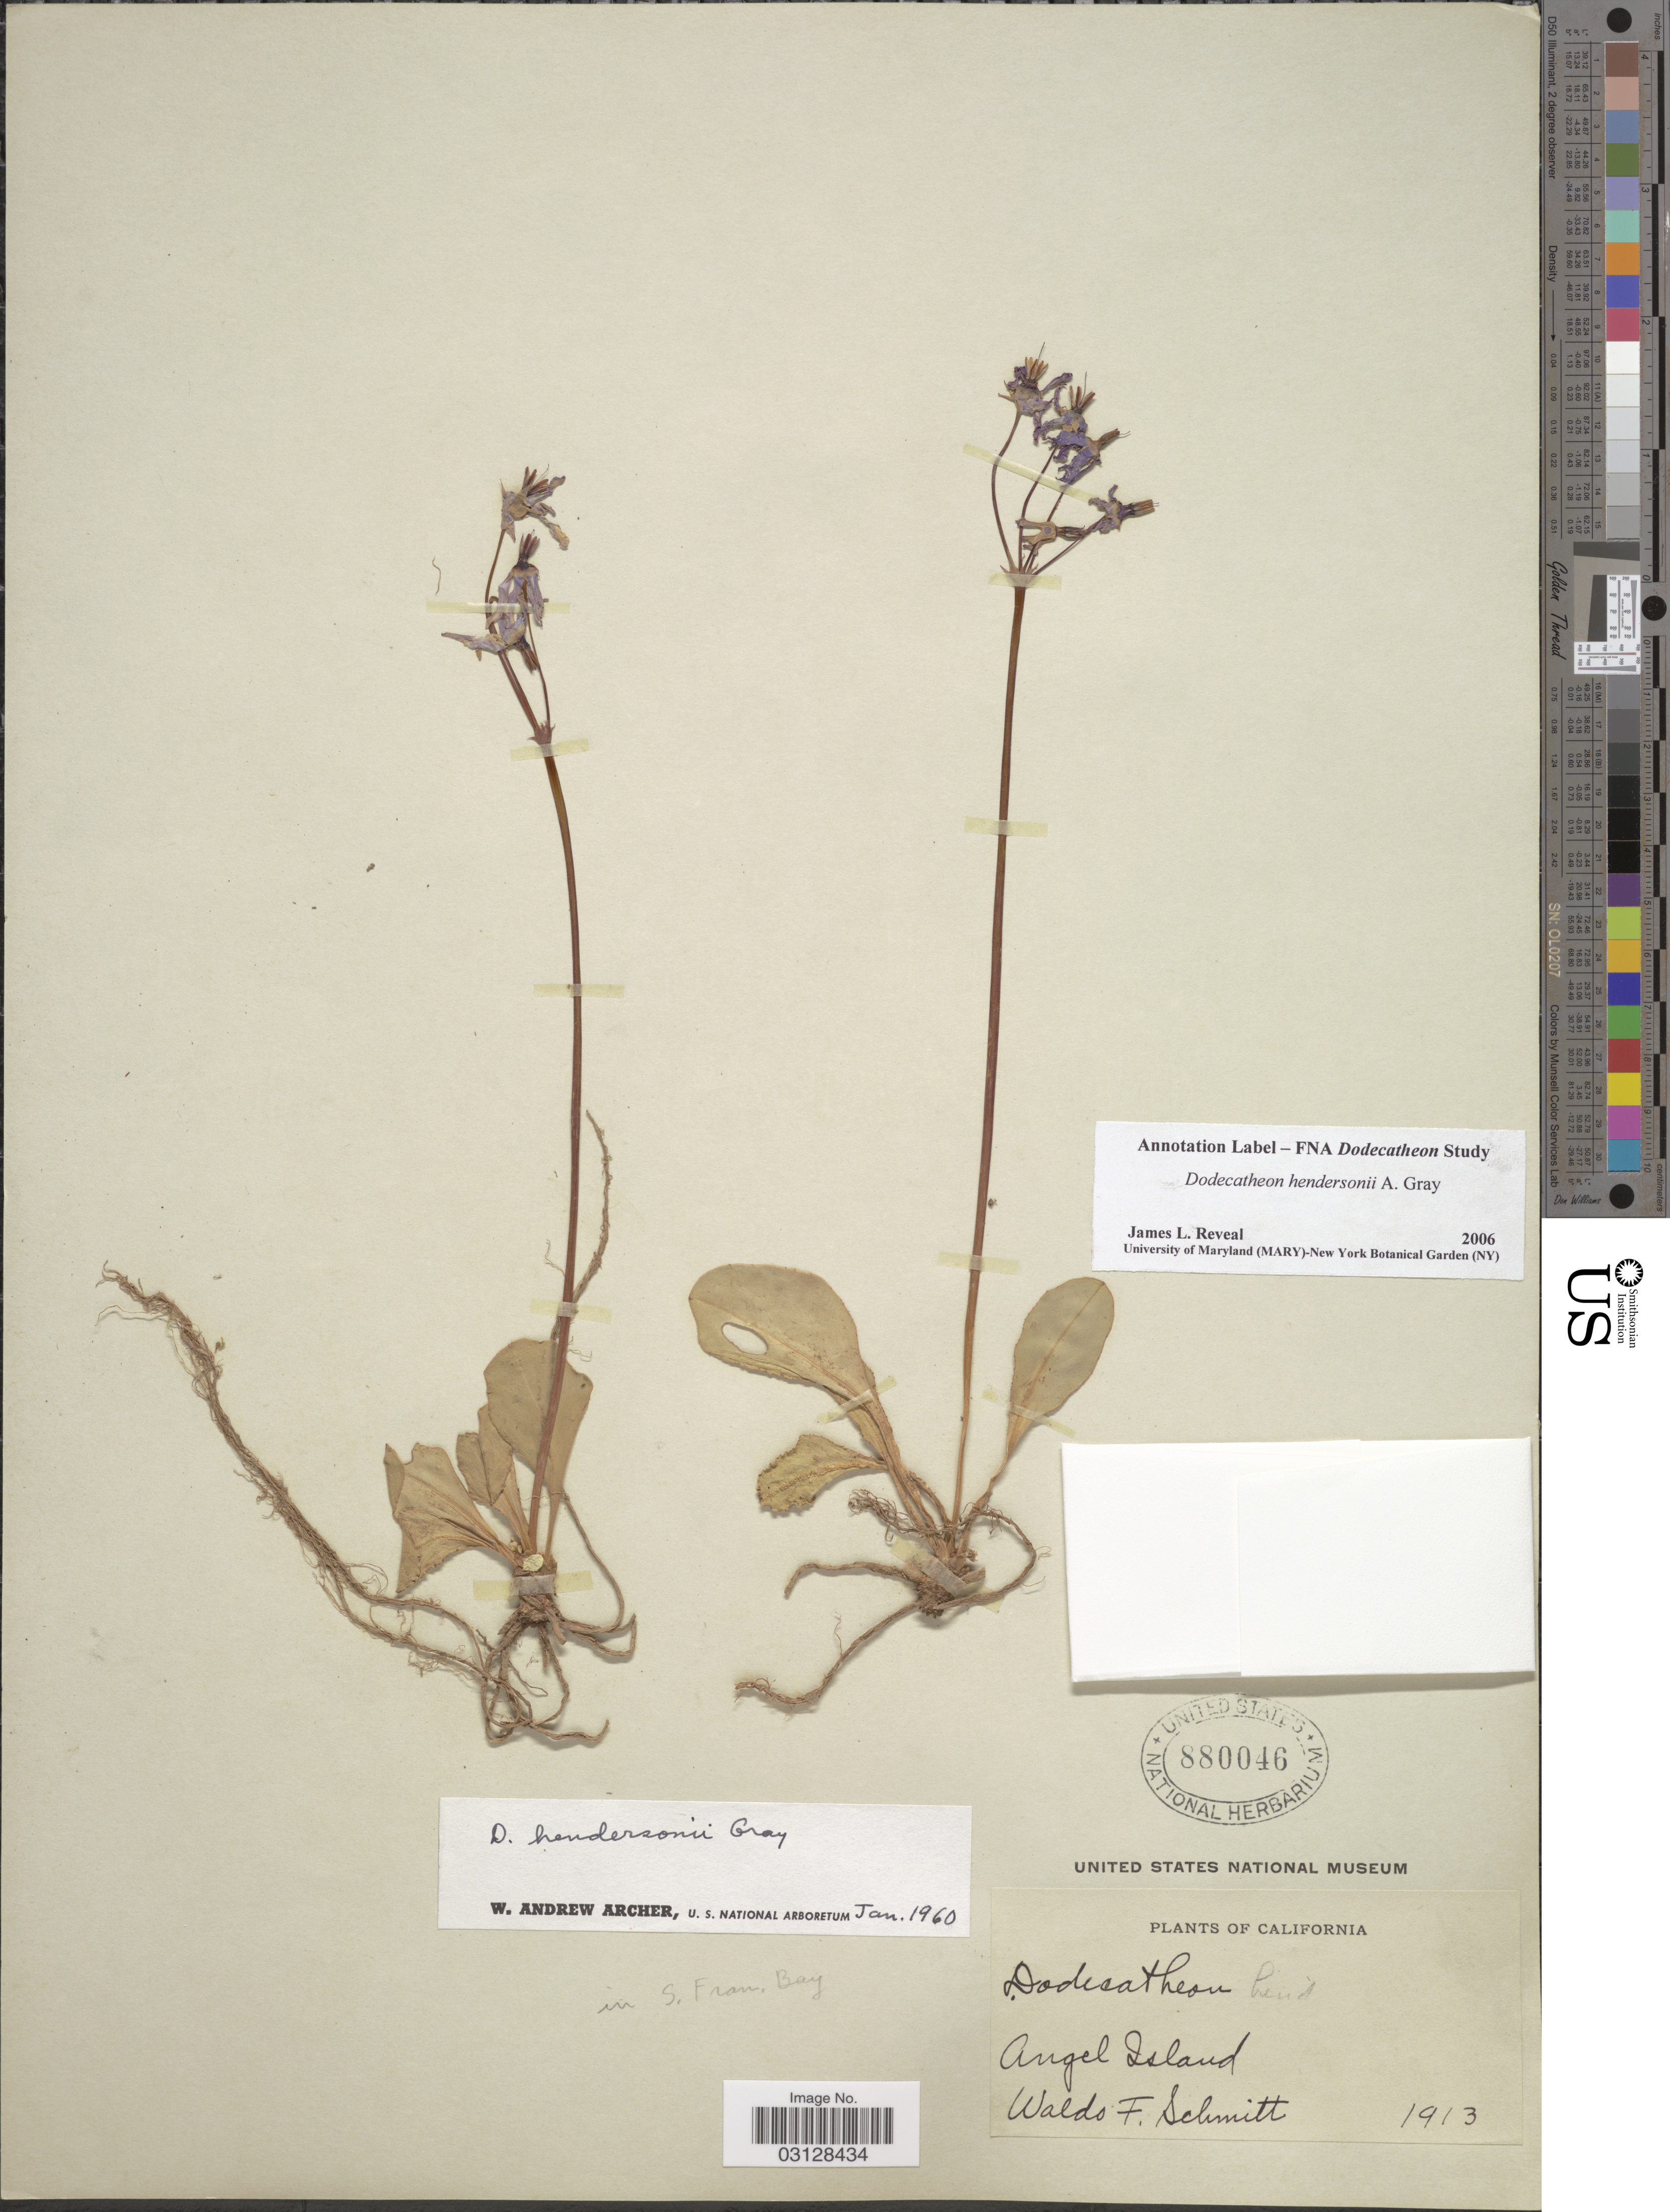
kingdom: Plantae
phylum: Tracheophyta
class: Magnoliopsida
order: Ericales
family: Primulaceae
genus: Dodecatheon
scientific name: Dodecatheon hendersonii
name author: A. Gray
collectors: W. F. Schmitt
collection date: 1913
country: United States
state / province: California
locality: Angel Island. In S. Fran. Bay.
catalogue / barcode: US 880046